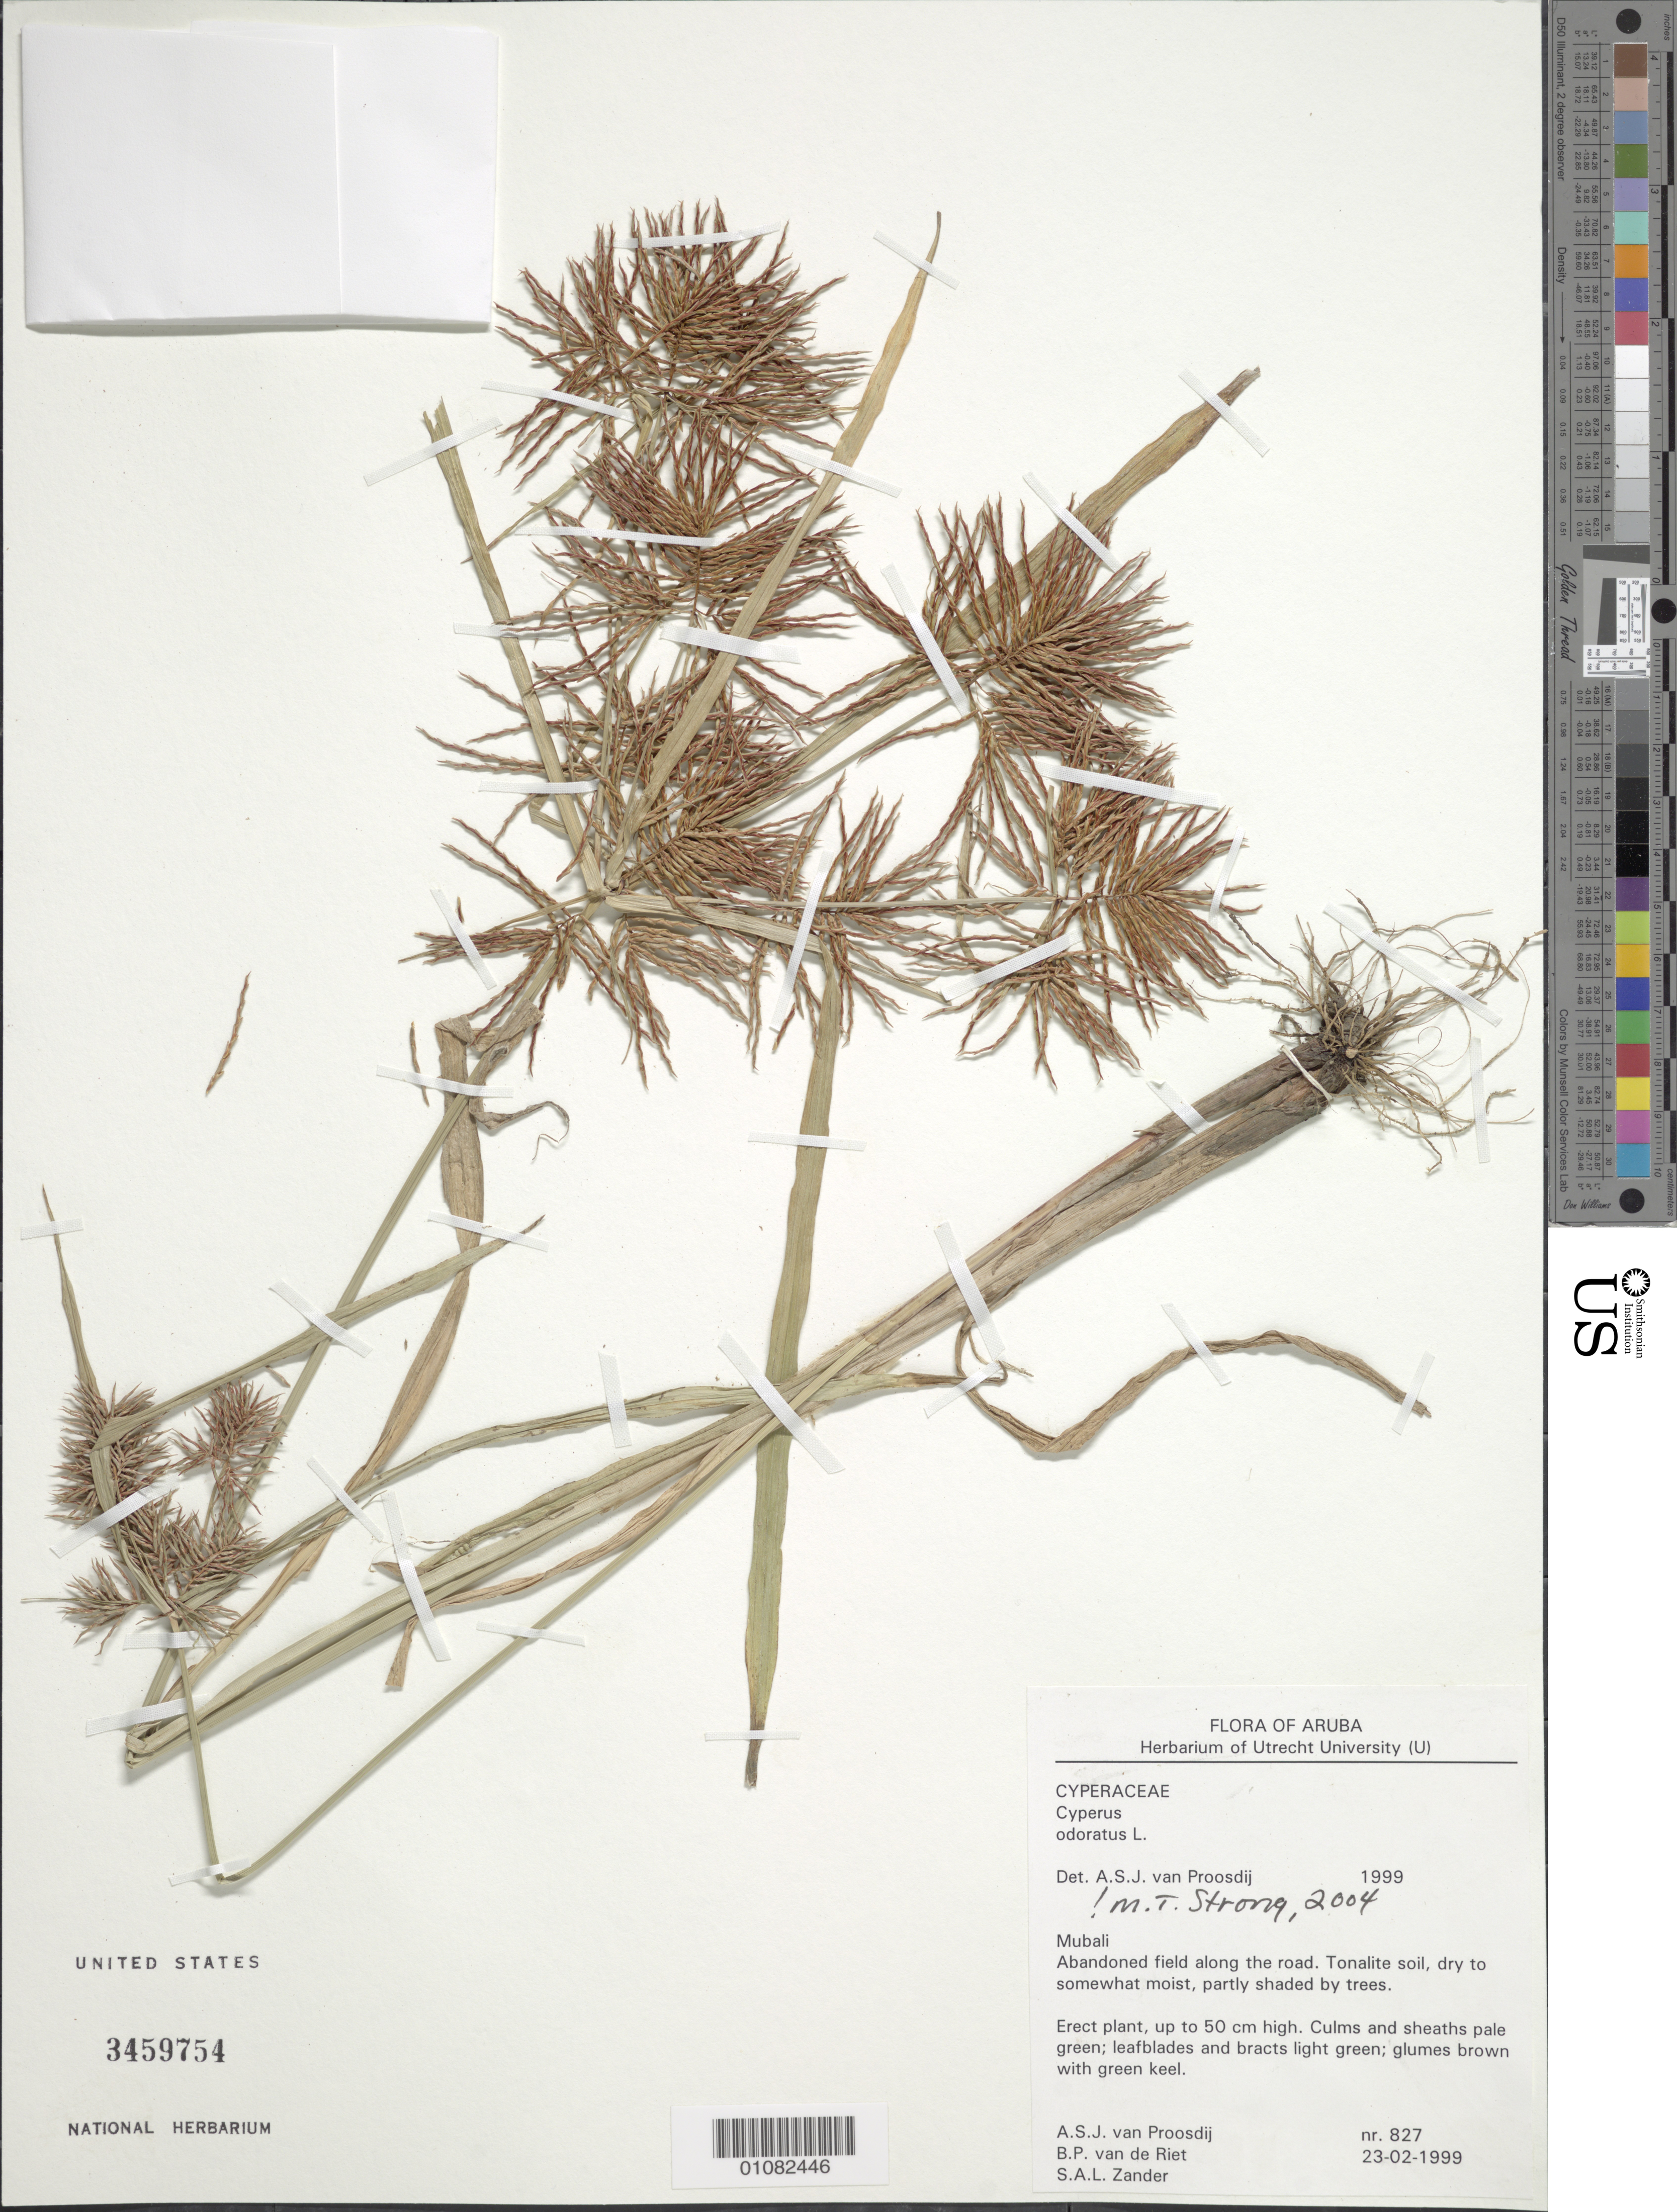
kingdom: Plantae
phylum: Tracheophyta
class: Liliopsida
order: Poales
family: Cyperaceae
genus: Cyperus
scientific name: Cyperus odoratus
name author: L.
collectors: A. Proosdij, B. Riet & S. Zander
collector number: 827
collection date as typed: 23 Feb 1999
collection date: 1999-02-23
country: Aruba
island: Aruba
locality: Mubali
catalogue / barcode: US 3459754